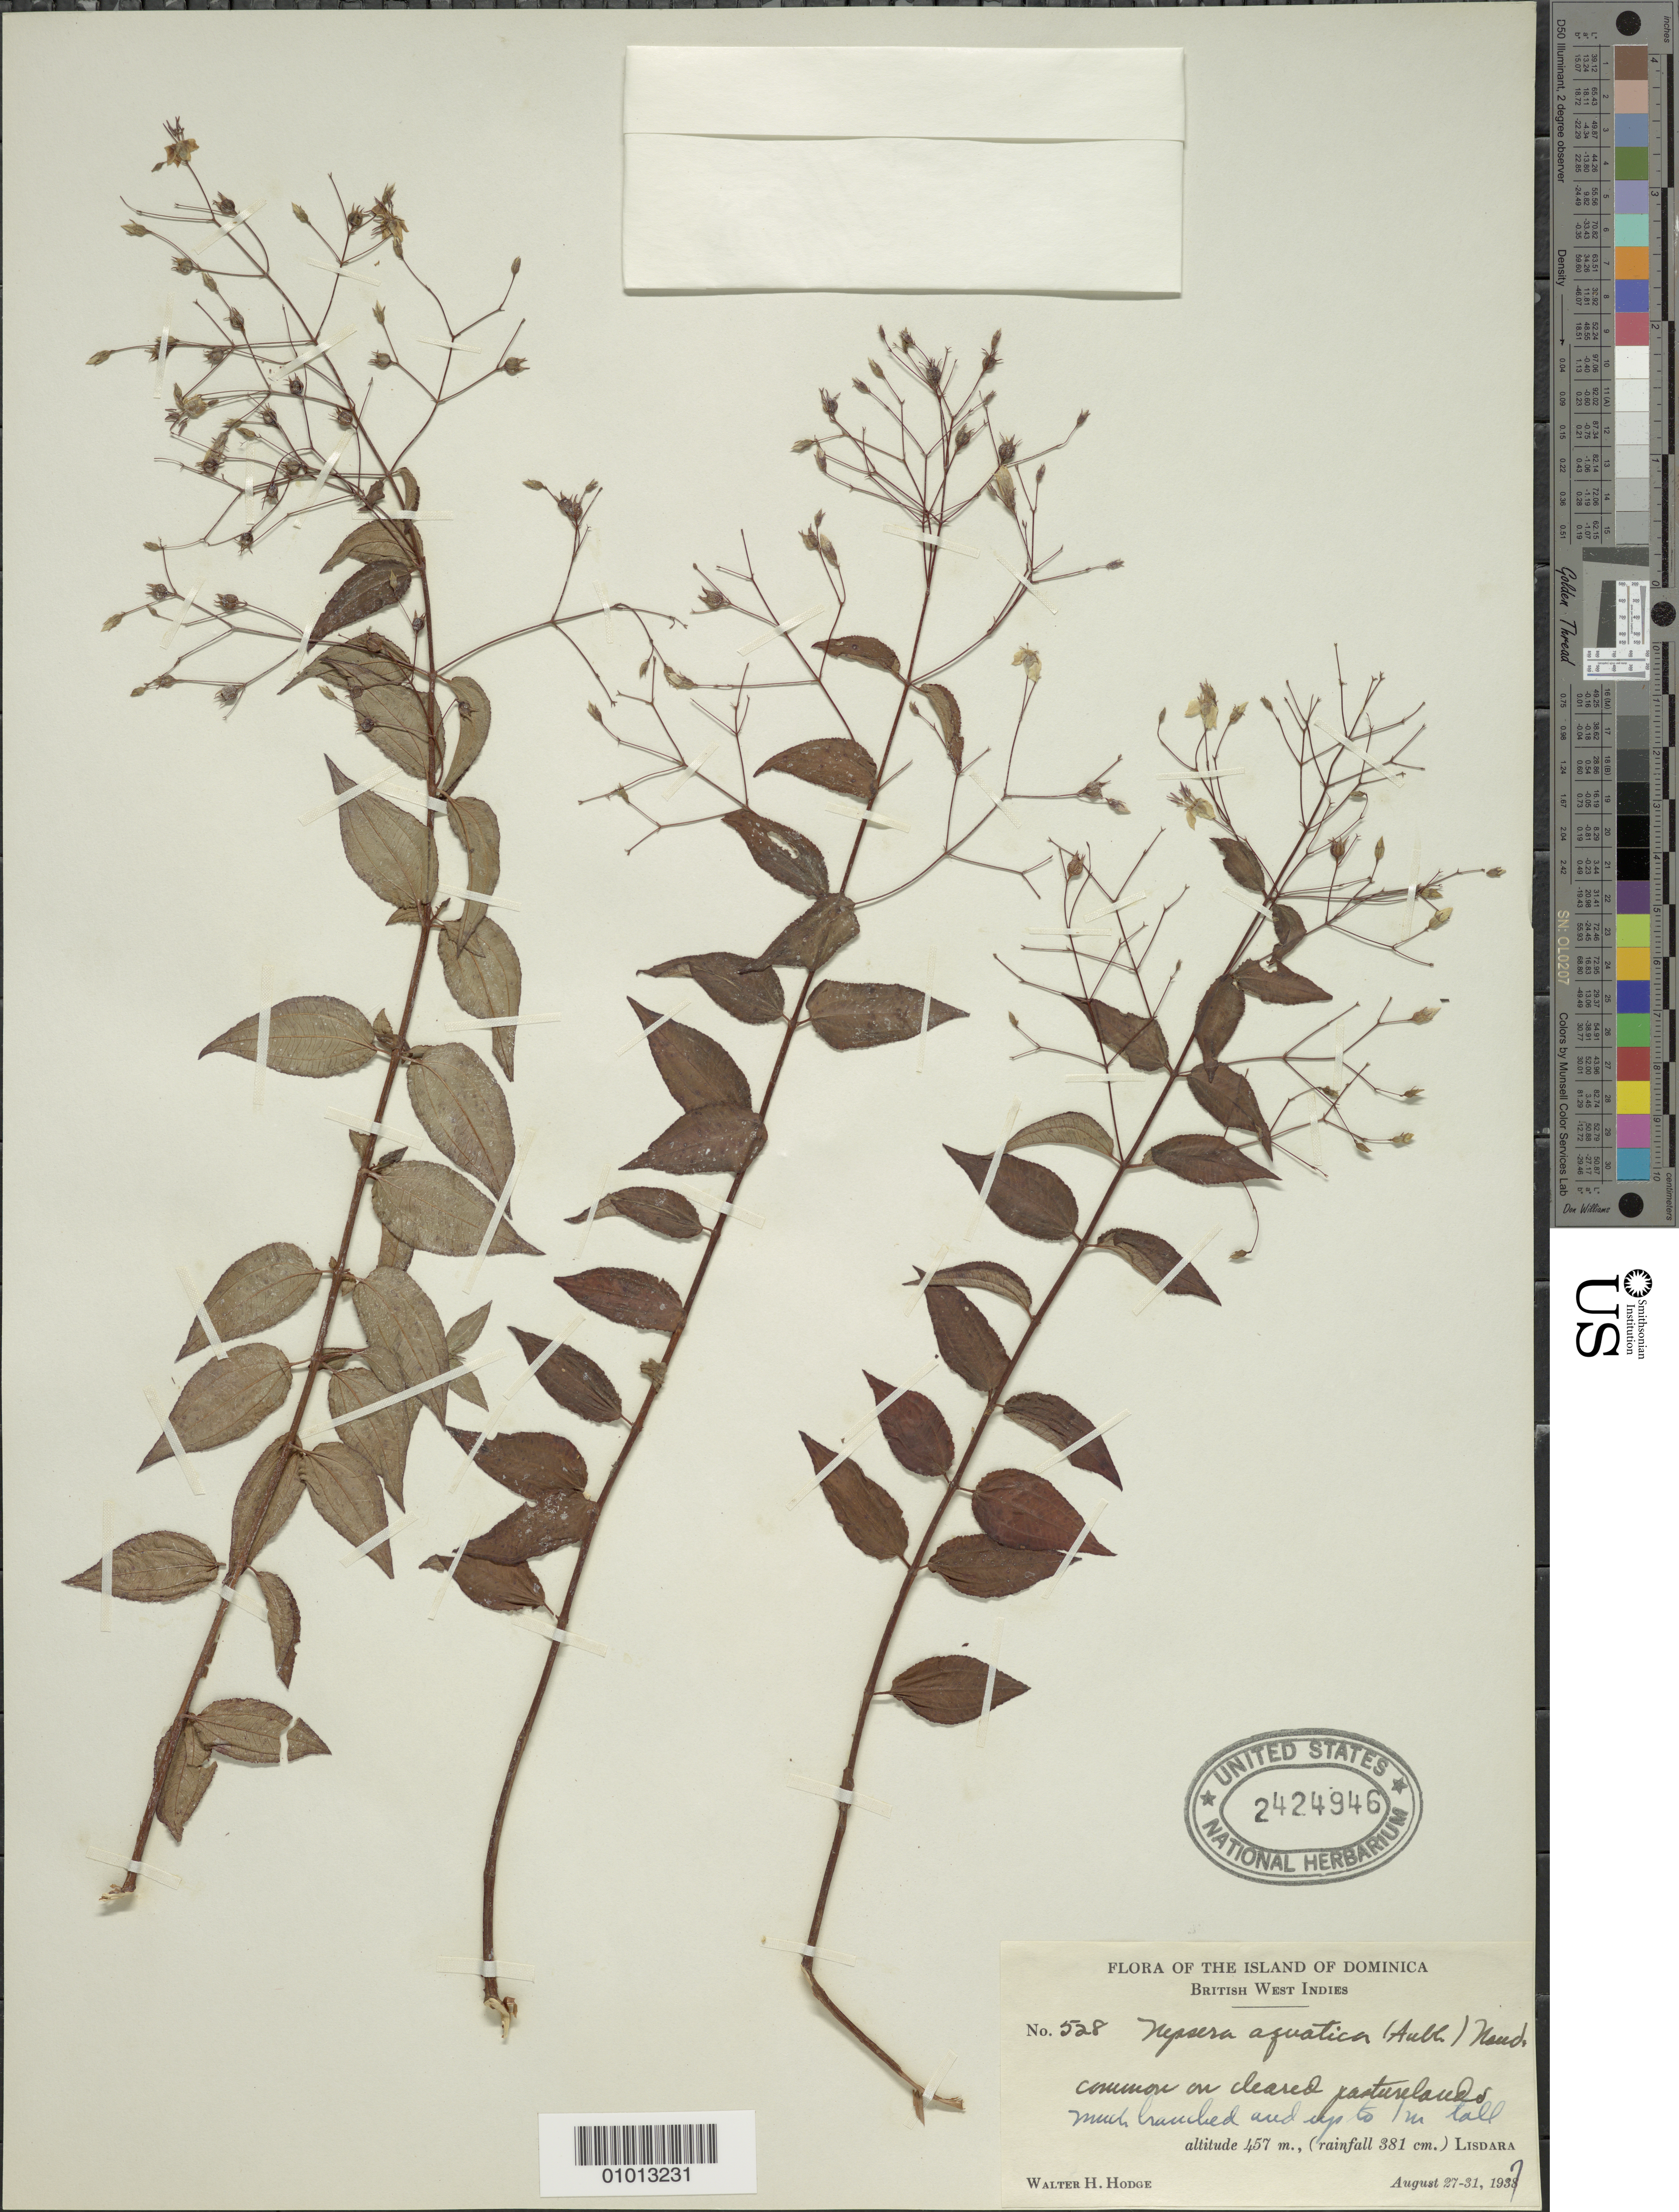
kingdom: Plantae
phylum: Tracheophyta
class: Magnoliopsida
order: Myrtales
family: Melastomataceae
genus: Nepsera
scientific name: Nepsera aquatica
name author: (Aubl.) Naudin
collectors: W. Hodge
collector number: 528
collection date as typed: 27 Aug 1937 to 31 Aug 1937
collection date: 1937-08-27/1937-08-31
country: Dominica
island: Dominica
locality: Lisdara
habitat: Common on cleared pastureland, rainfall 381 cm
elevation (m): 457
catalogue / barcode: US 2424946